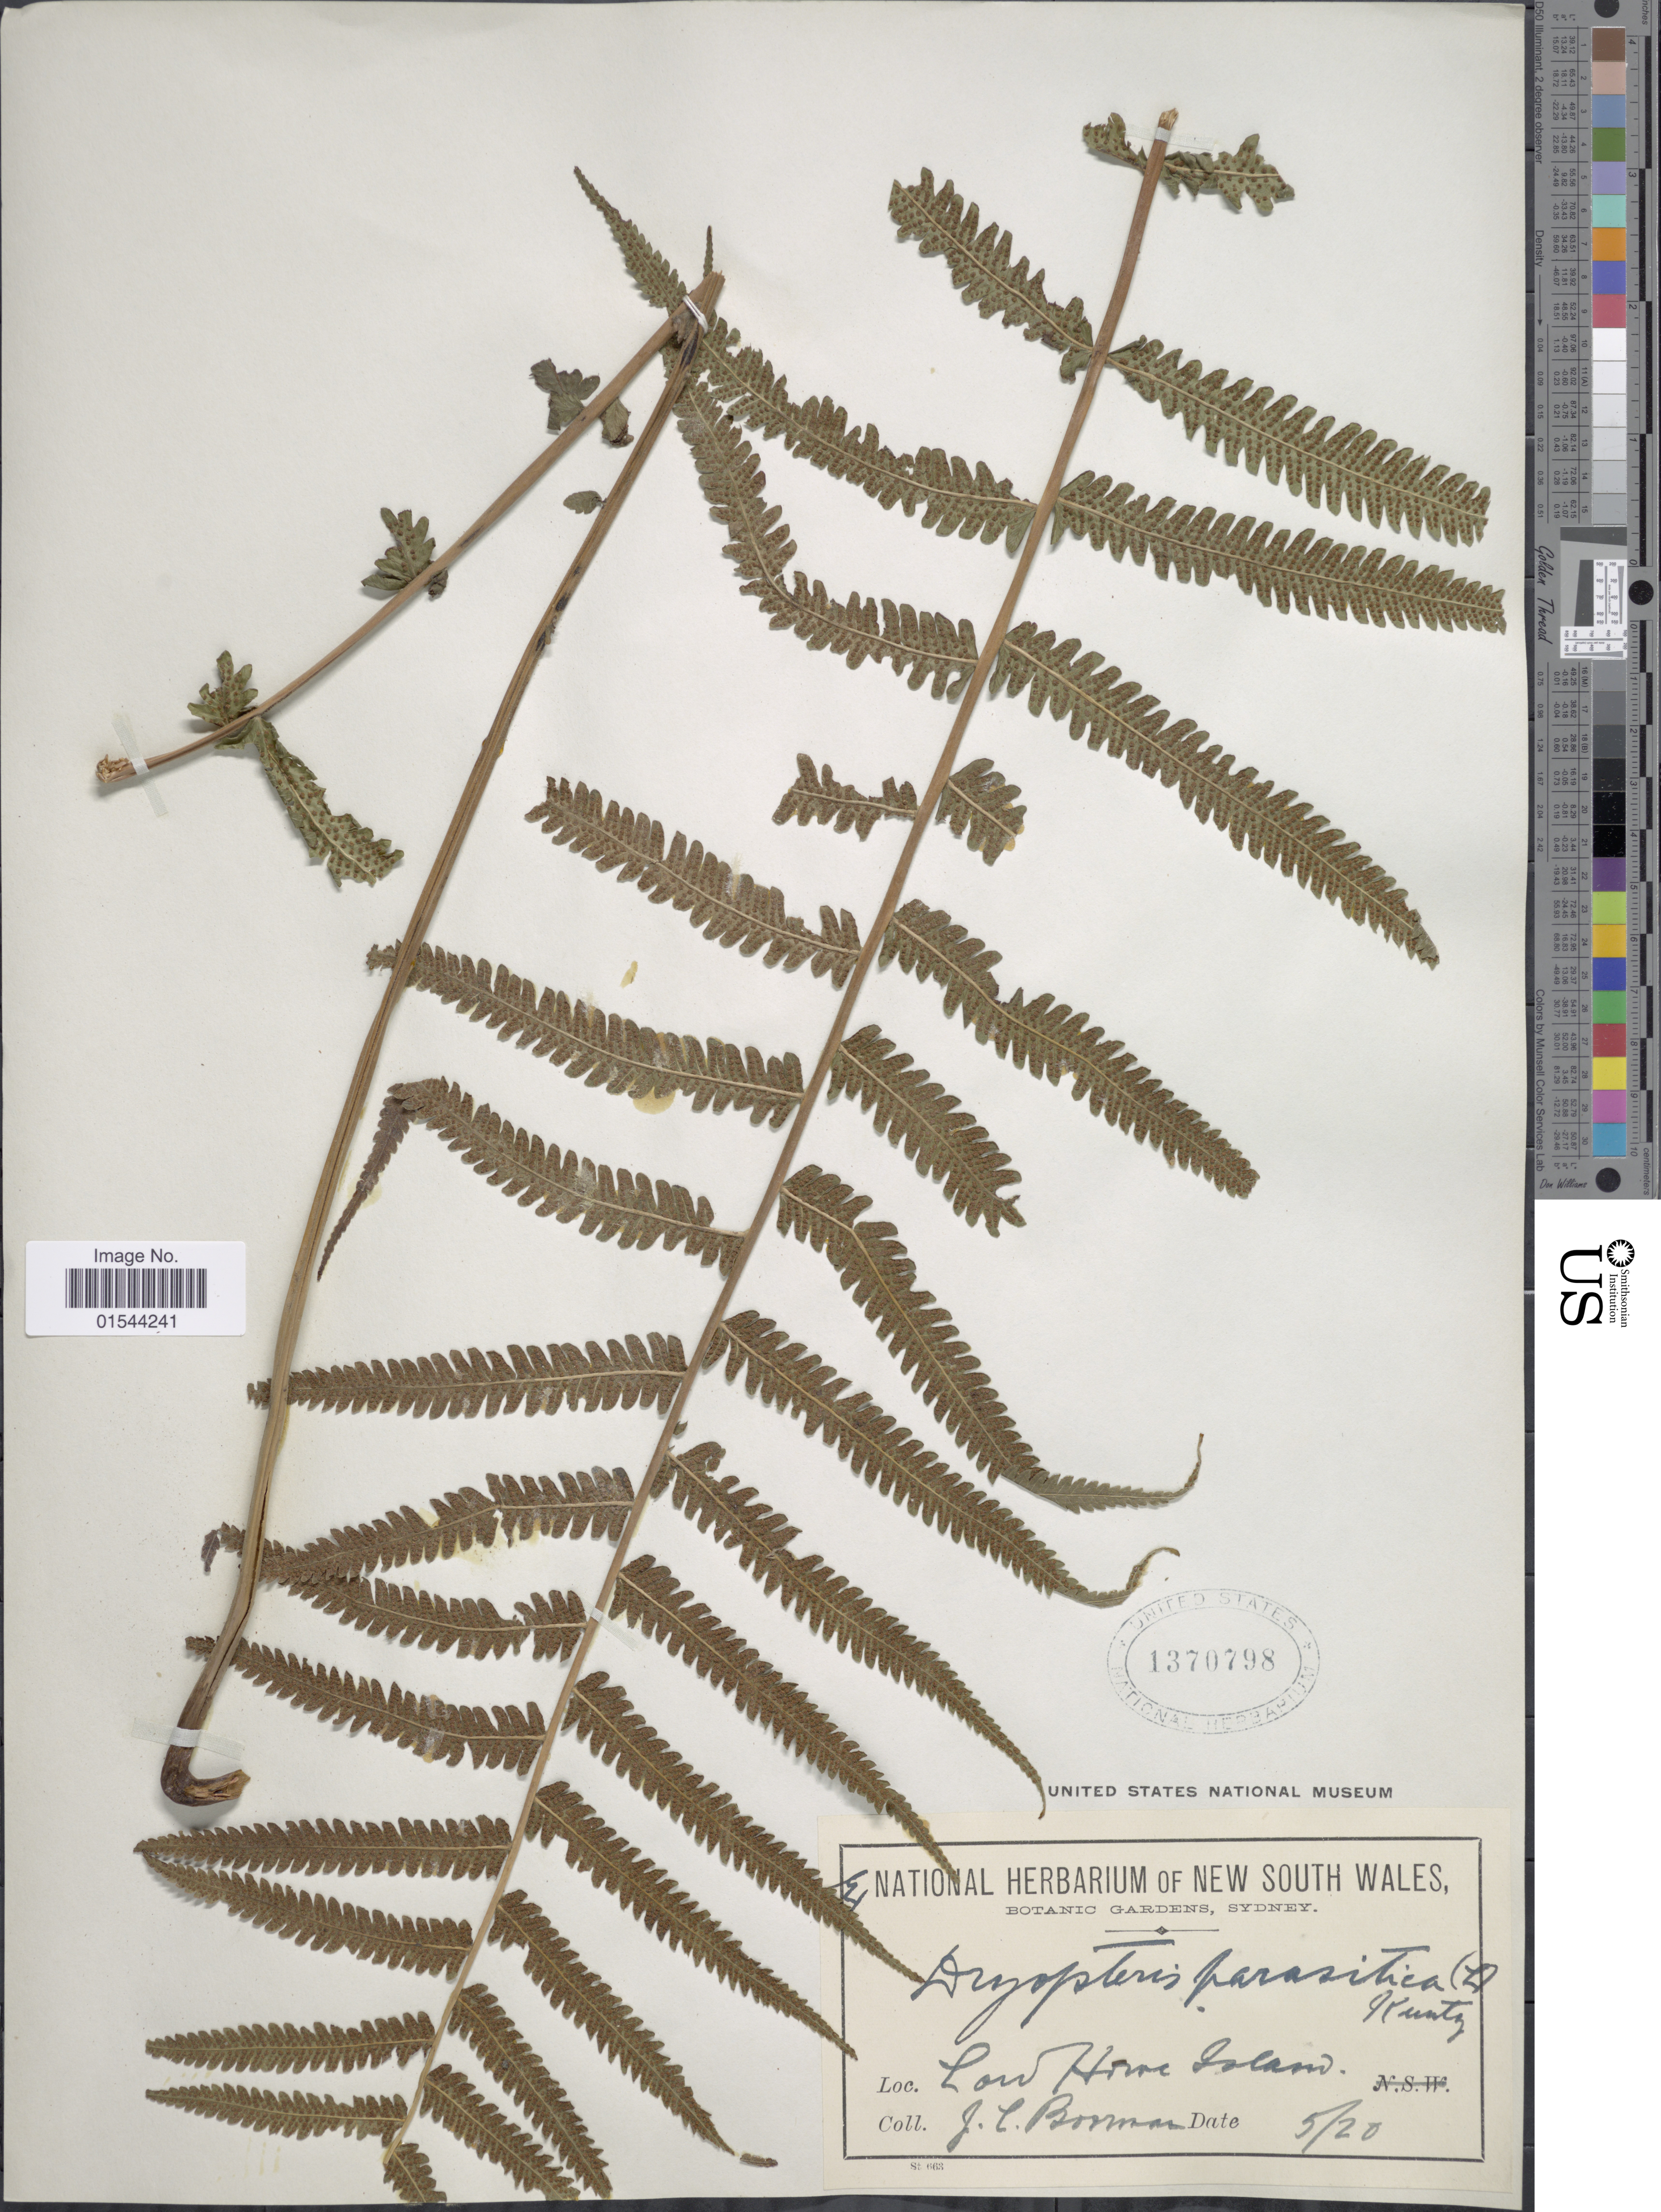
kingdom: Plantae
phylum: Tracheophyta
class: Polypodiopsida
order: Polypodiales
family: Thelypteridaceae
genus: Christella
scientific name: Christella parasitica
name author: (L.) H. Lév.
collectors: J. Boorman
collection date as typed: Transcribed d/m/y: /5/20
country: Australia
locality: Lord Howe Island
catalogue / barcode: US 1370798